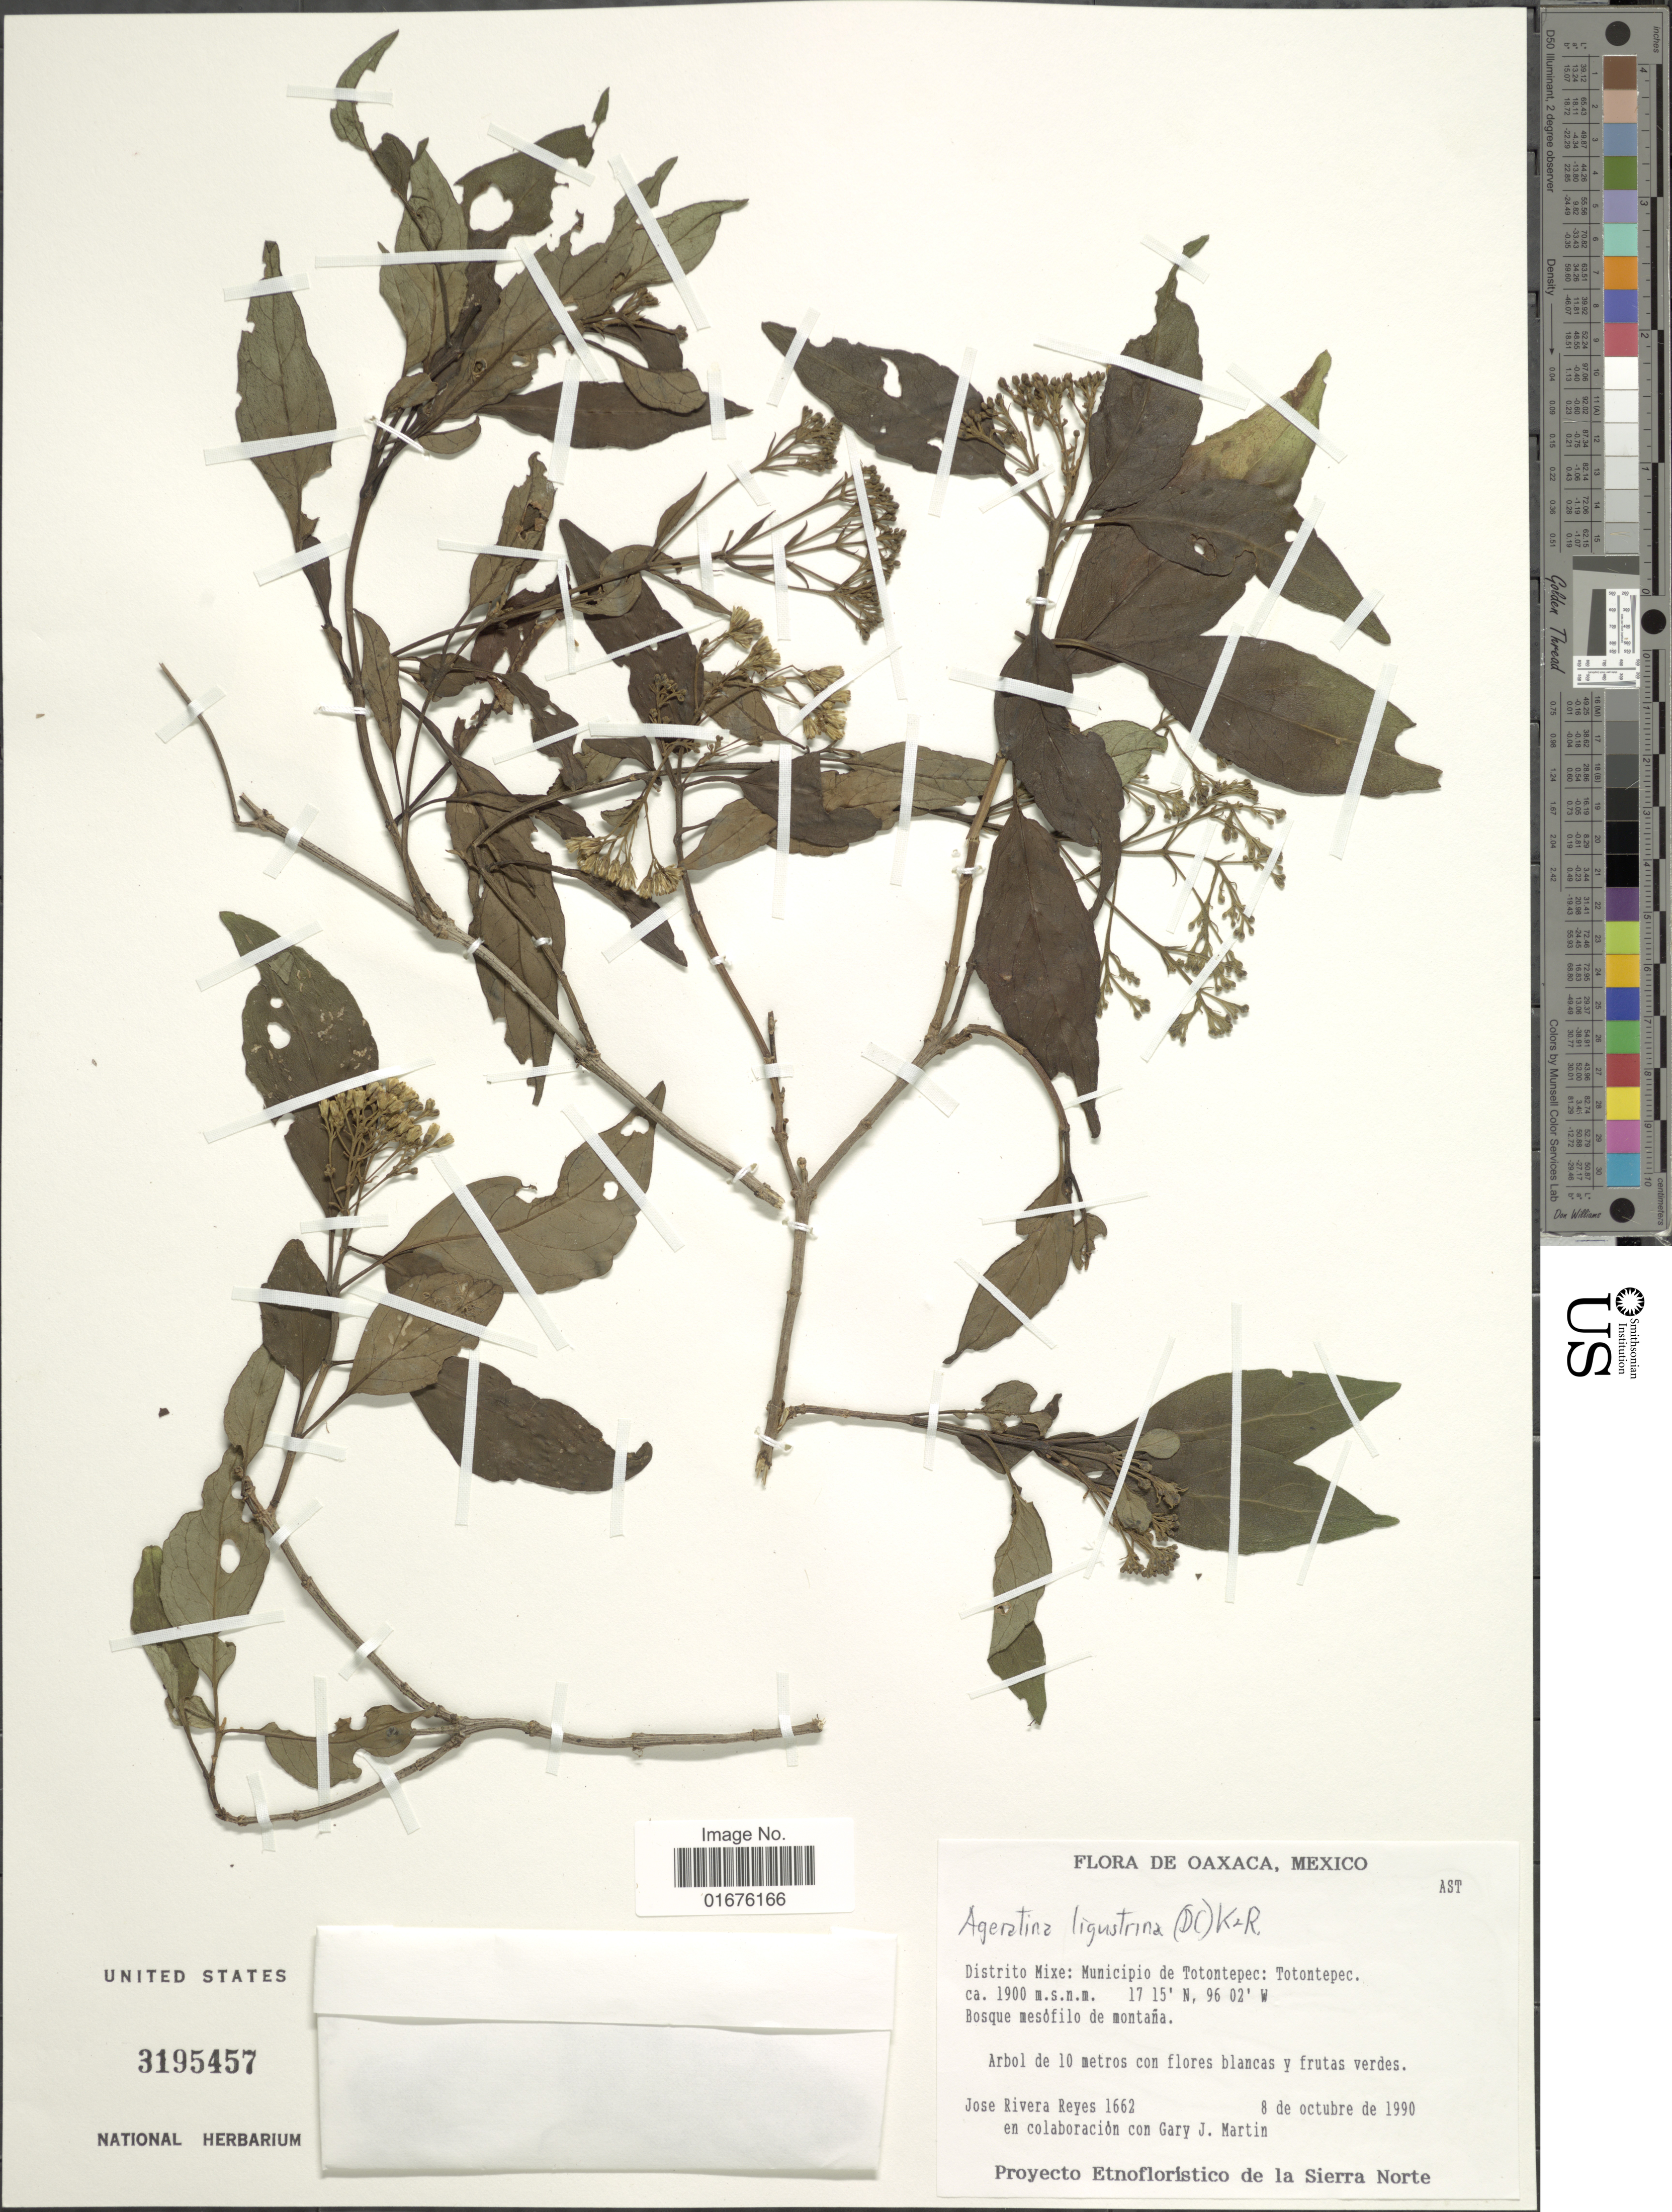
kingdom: Plantae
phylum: Tracheophyta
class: Magnoliopsida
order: Asterales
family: Asteraceae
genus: Ageratina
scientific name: Ageratina ligustrina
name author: (DC.) R.M. King & H. Rob.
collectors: J. Reyes & G. J. Martin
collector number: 1662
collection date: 1990-10-08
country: Mexico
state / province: Oaxaca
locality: Distrito Mixe: Municipio de Totontepec: Totontepec, Bosque mesófilo de montaña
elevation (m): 1900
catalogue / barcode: US 3195457